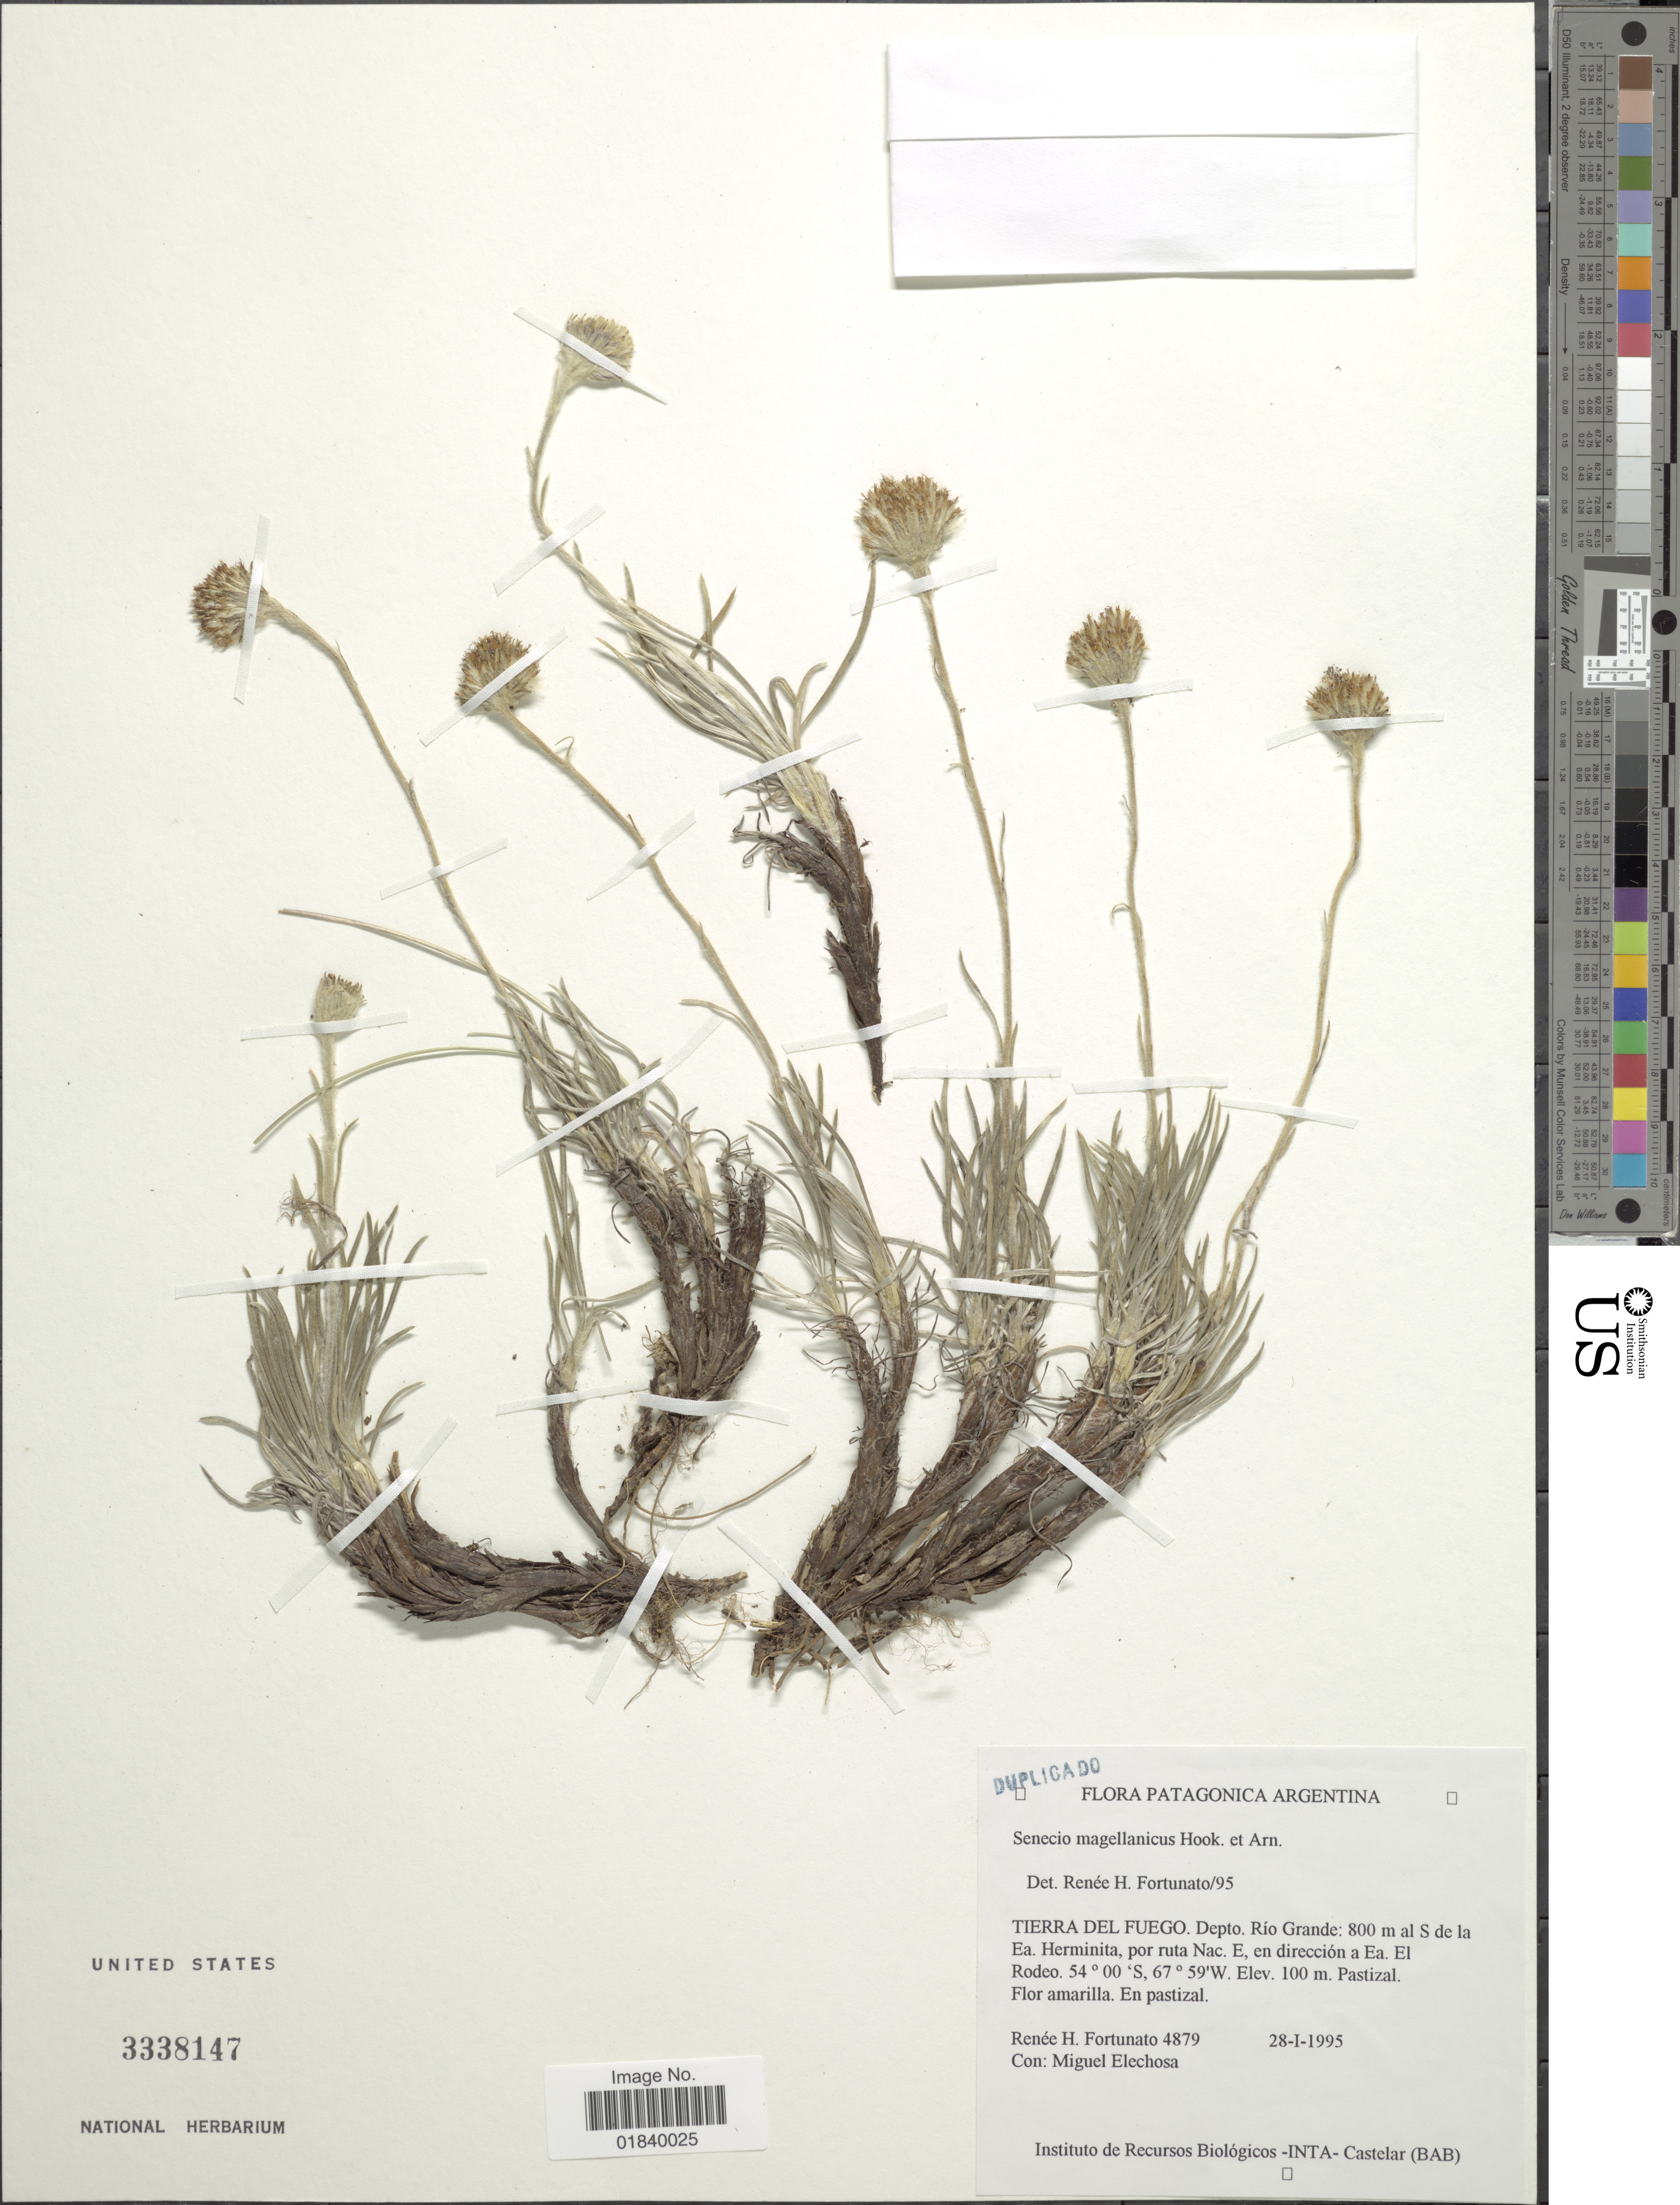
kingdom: Plantae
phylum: Tracheophyta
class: Magnoliopsida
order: Asterales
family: Asteraceae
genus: Senecio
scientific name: Senecio magellanicus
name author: Hook. & Arn.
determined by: Salomon, Luciana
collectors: R. H. Fortunato & M. Elechosa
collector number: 4879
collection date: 1995-01-28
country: Argentina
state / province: Tierra del Fuego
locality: Tierra del Fuego. Depto. Rio Grande. S de la Ea. Herminita por ruta Nac E, en direccion a Ea. El Rodeo.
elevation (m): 100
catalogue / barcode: US 3338147